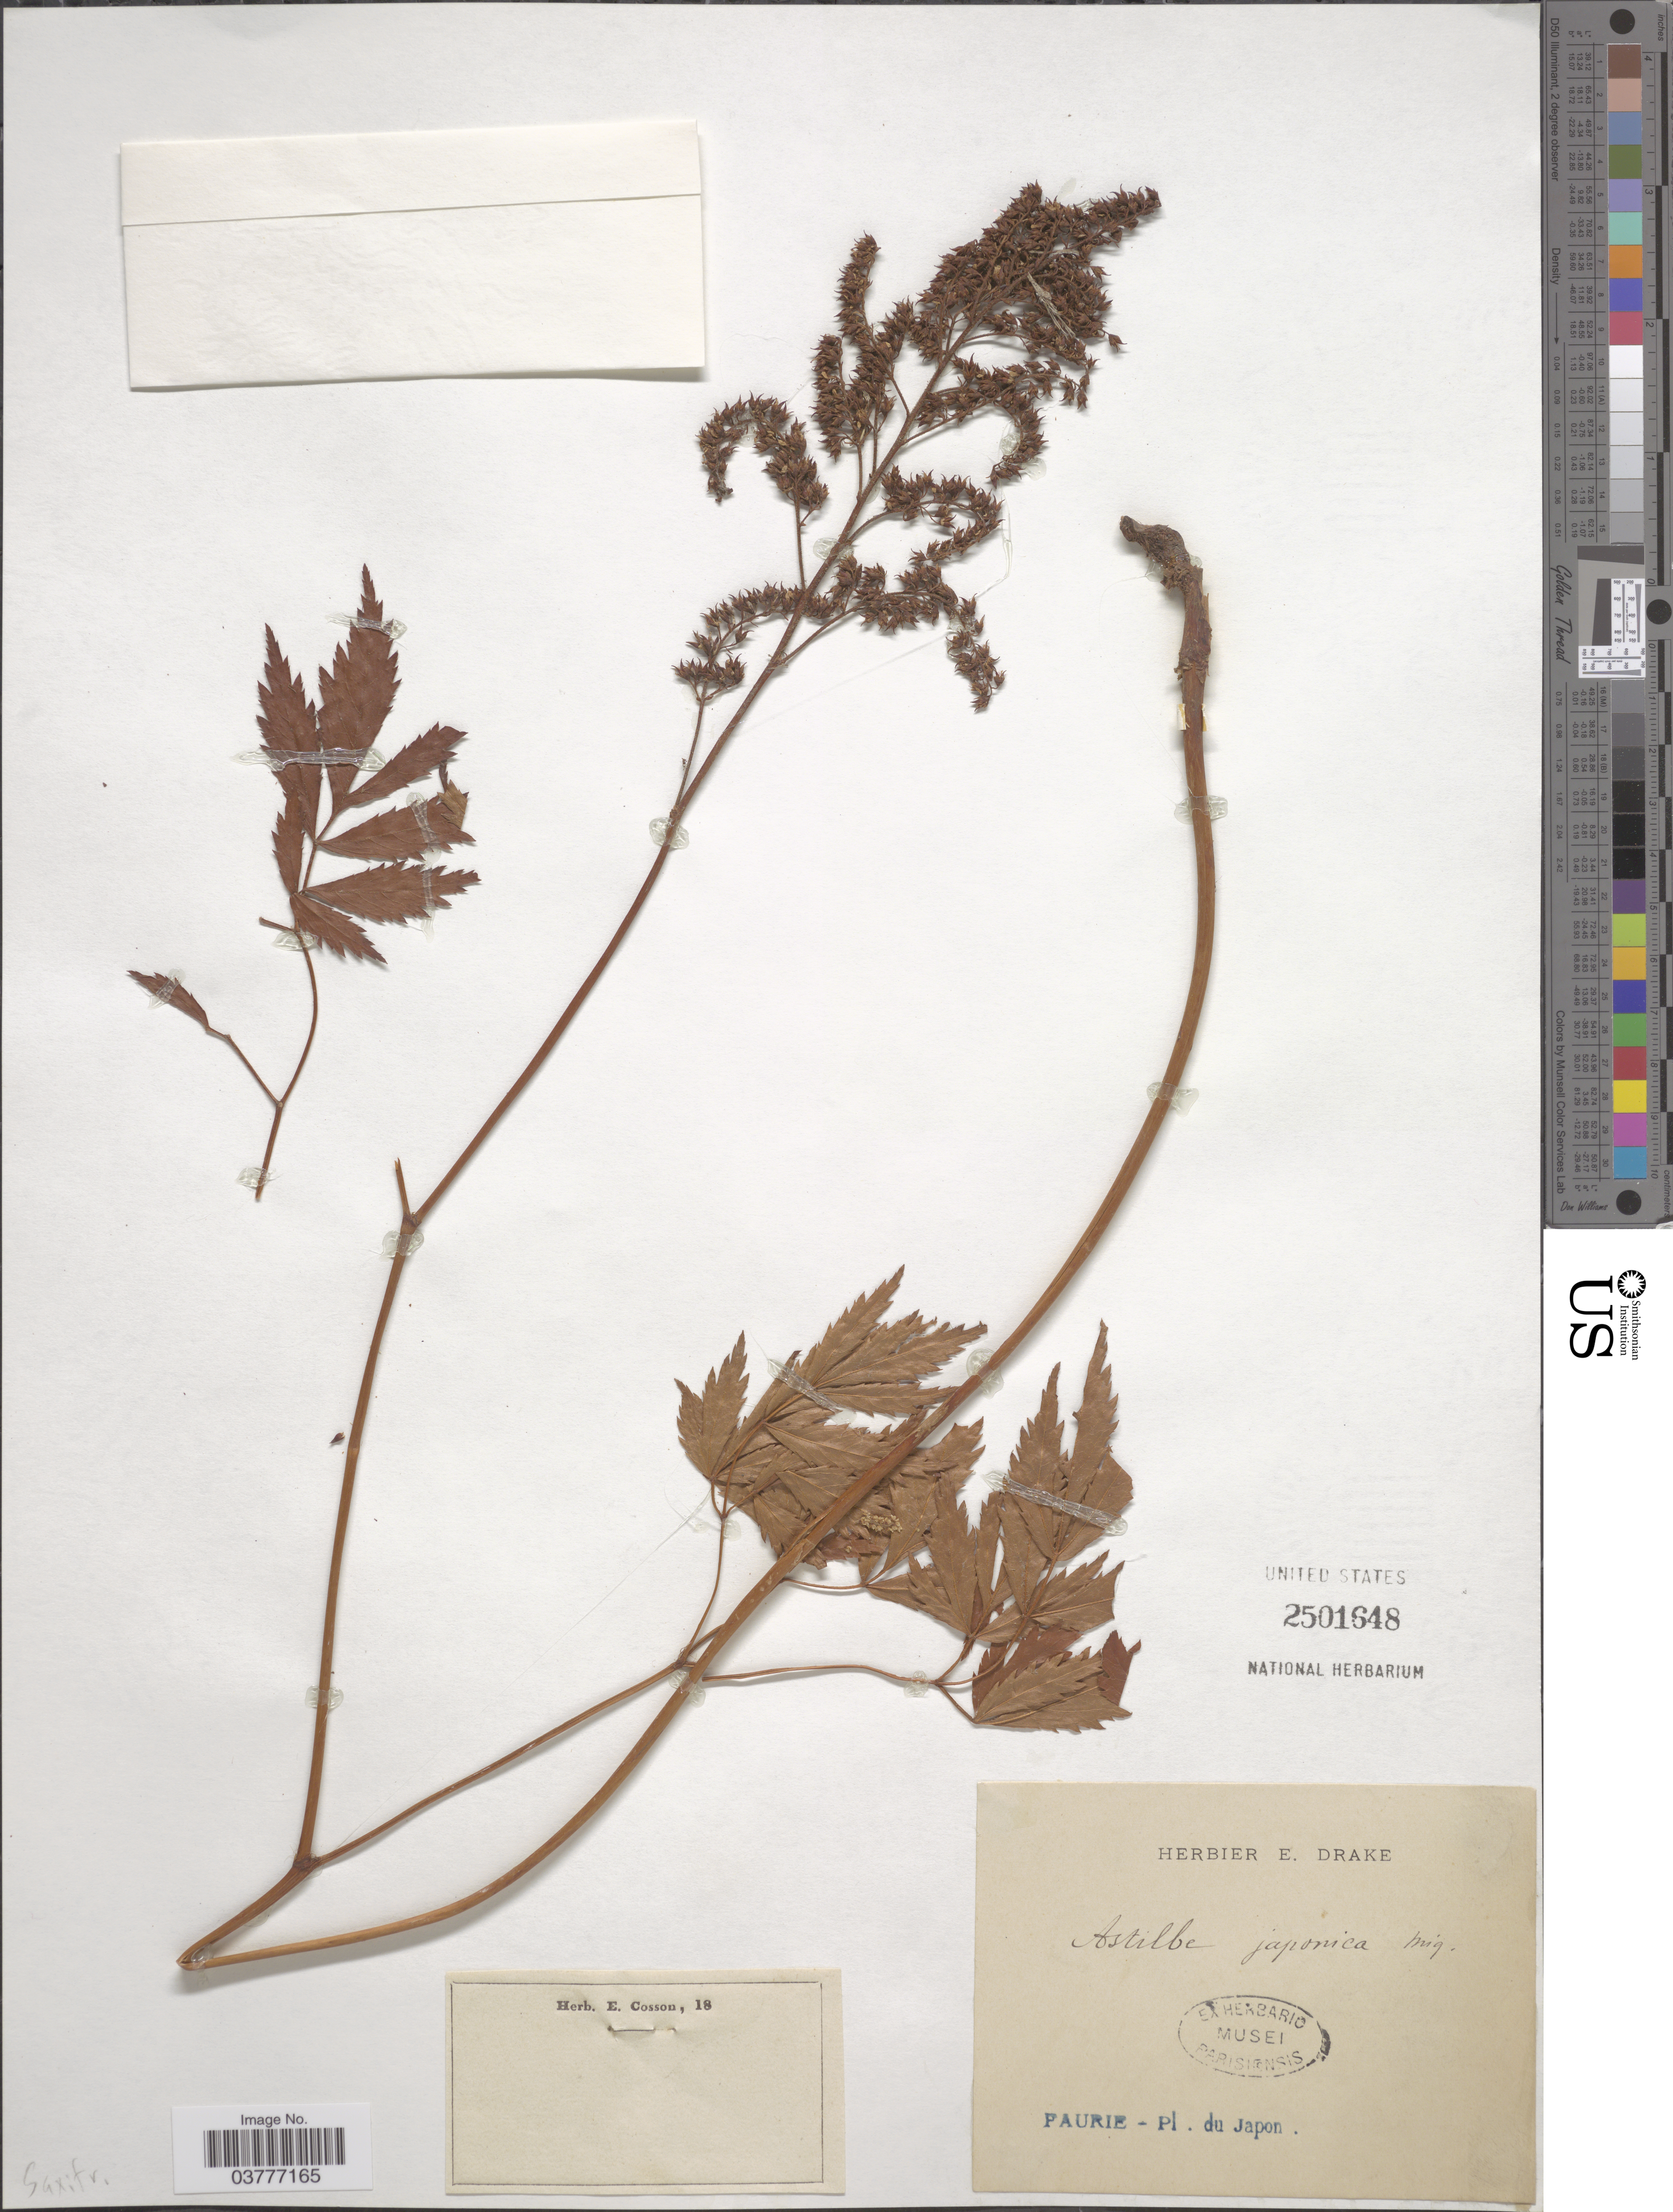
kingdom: Plantae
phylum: Tracheophyta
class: Magnoliopsida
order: Saxifragales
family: Saxifragaceae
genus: Astilbe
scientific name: Astilbe japonica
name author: (C. Morren & Decne.) A. Gray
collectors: -. Faurie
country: Japan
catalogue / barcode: US 2501648